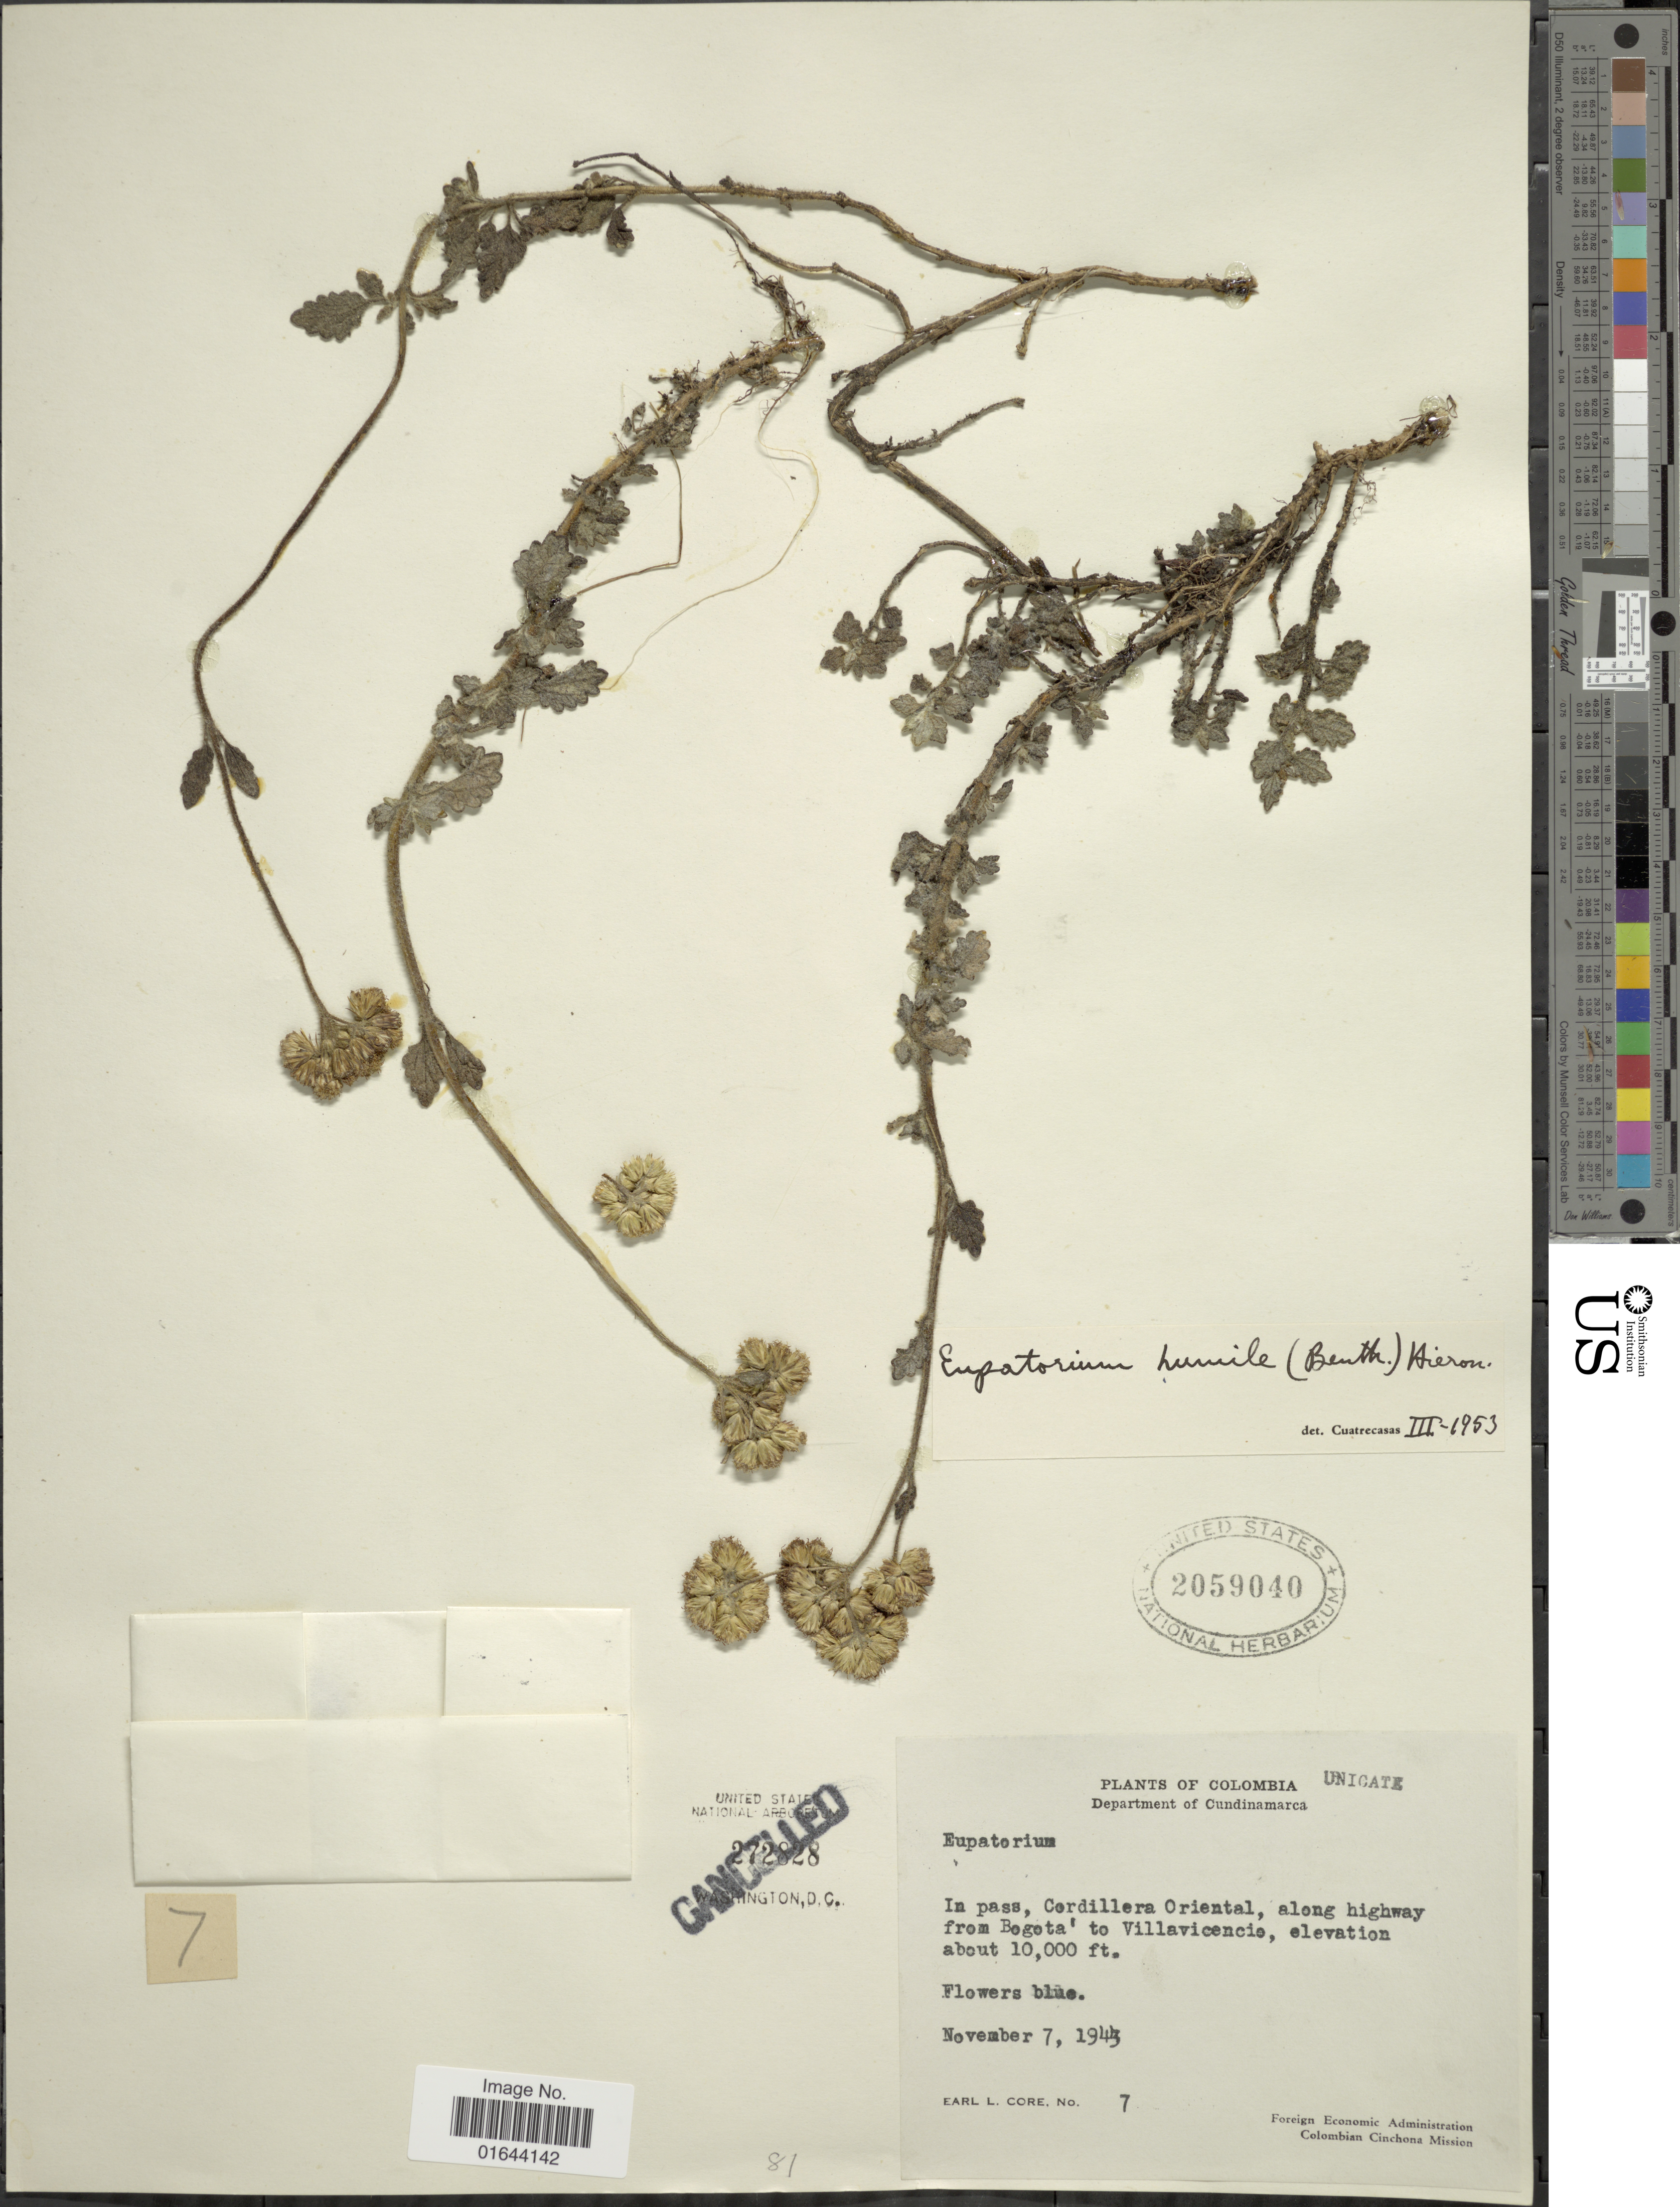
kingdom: Plantae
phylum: Tracheophyta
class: Magnoliopsida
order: Asterales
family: Asteraceae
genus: Lourteigia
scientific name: Lourteigia humilis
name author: (Benth.) R.M. King & H. Rob.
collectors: E. L. Core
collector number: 7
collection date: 1943-11-07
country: Colombia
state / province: Cundinamarca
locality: Columbia, Department of Cundinamarca. In pass, Cordillera Oriental, along highway from Bogota 'to Villavicencie,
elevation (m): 3048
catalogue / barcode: US 2059040